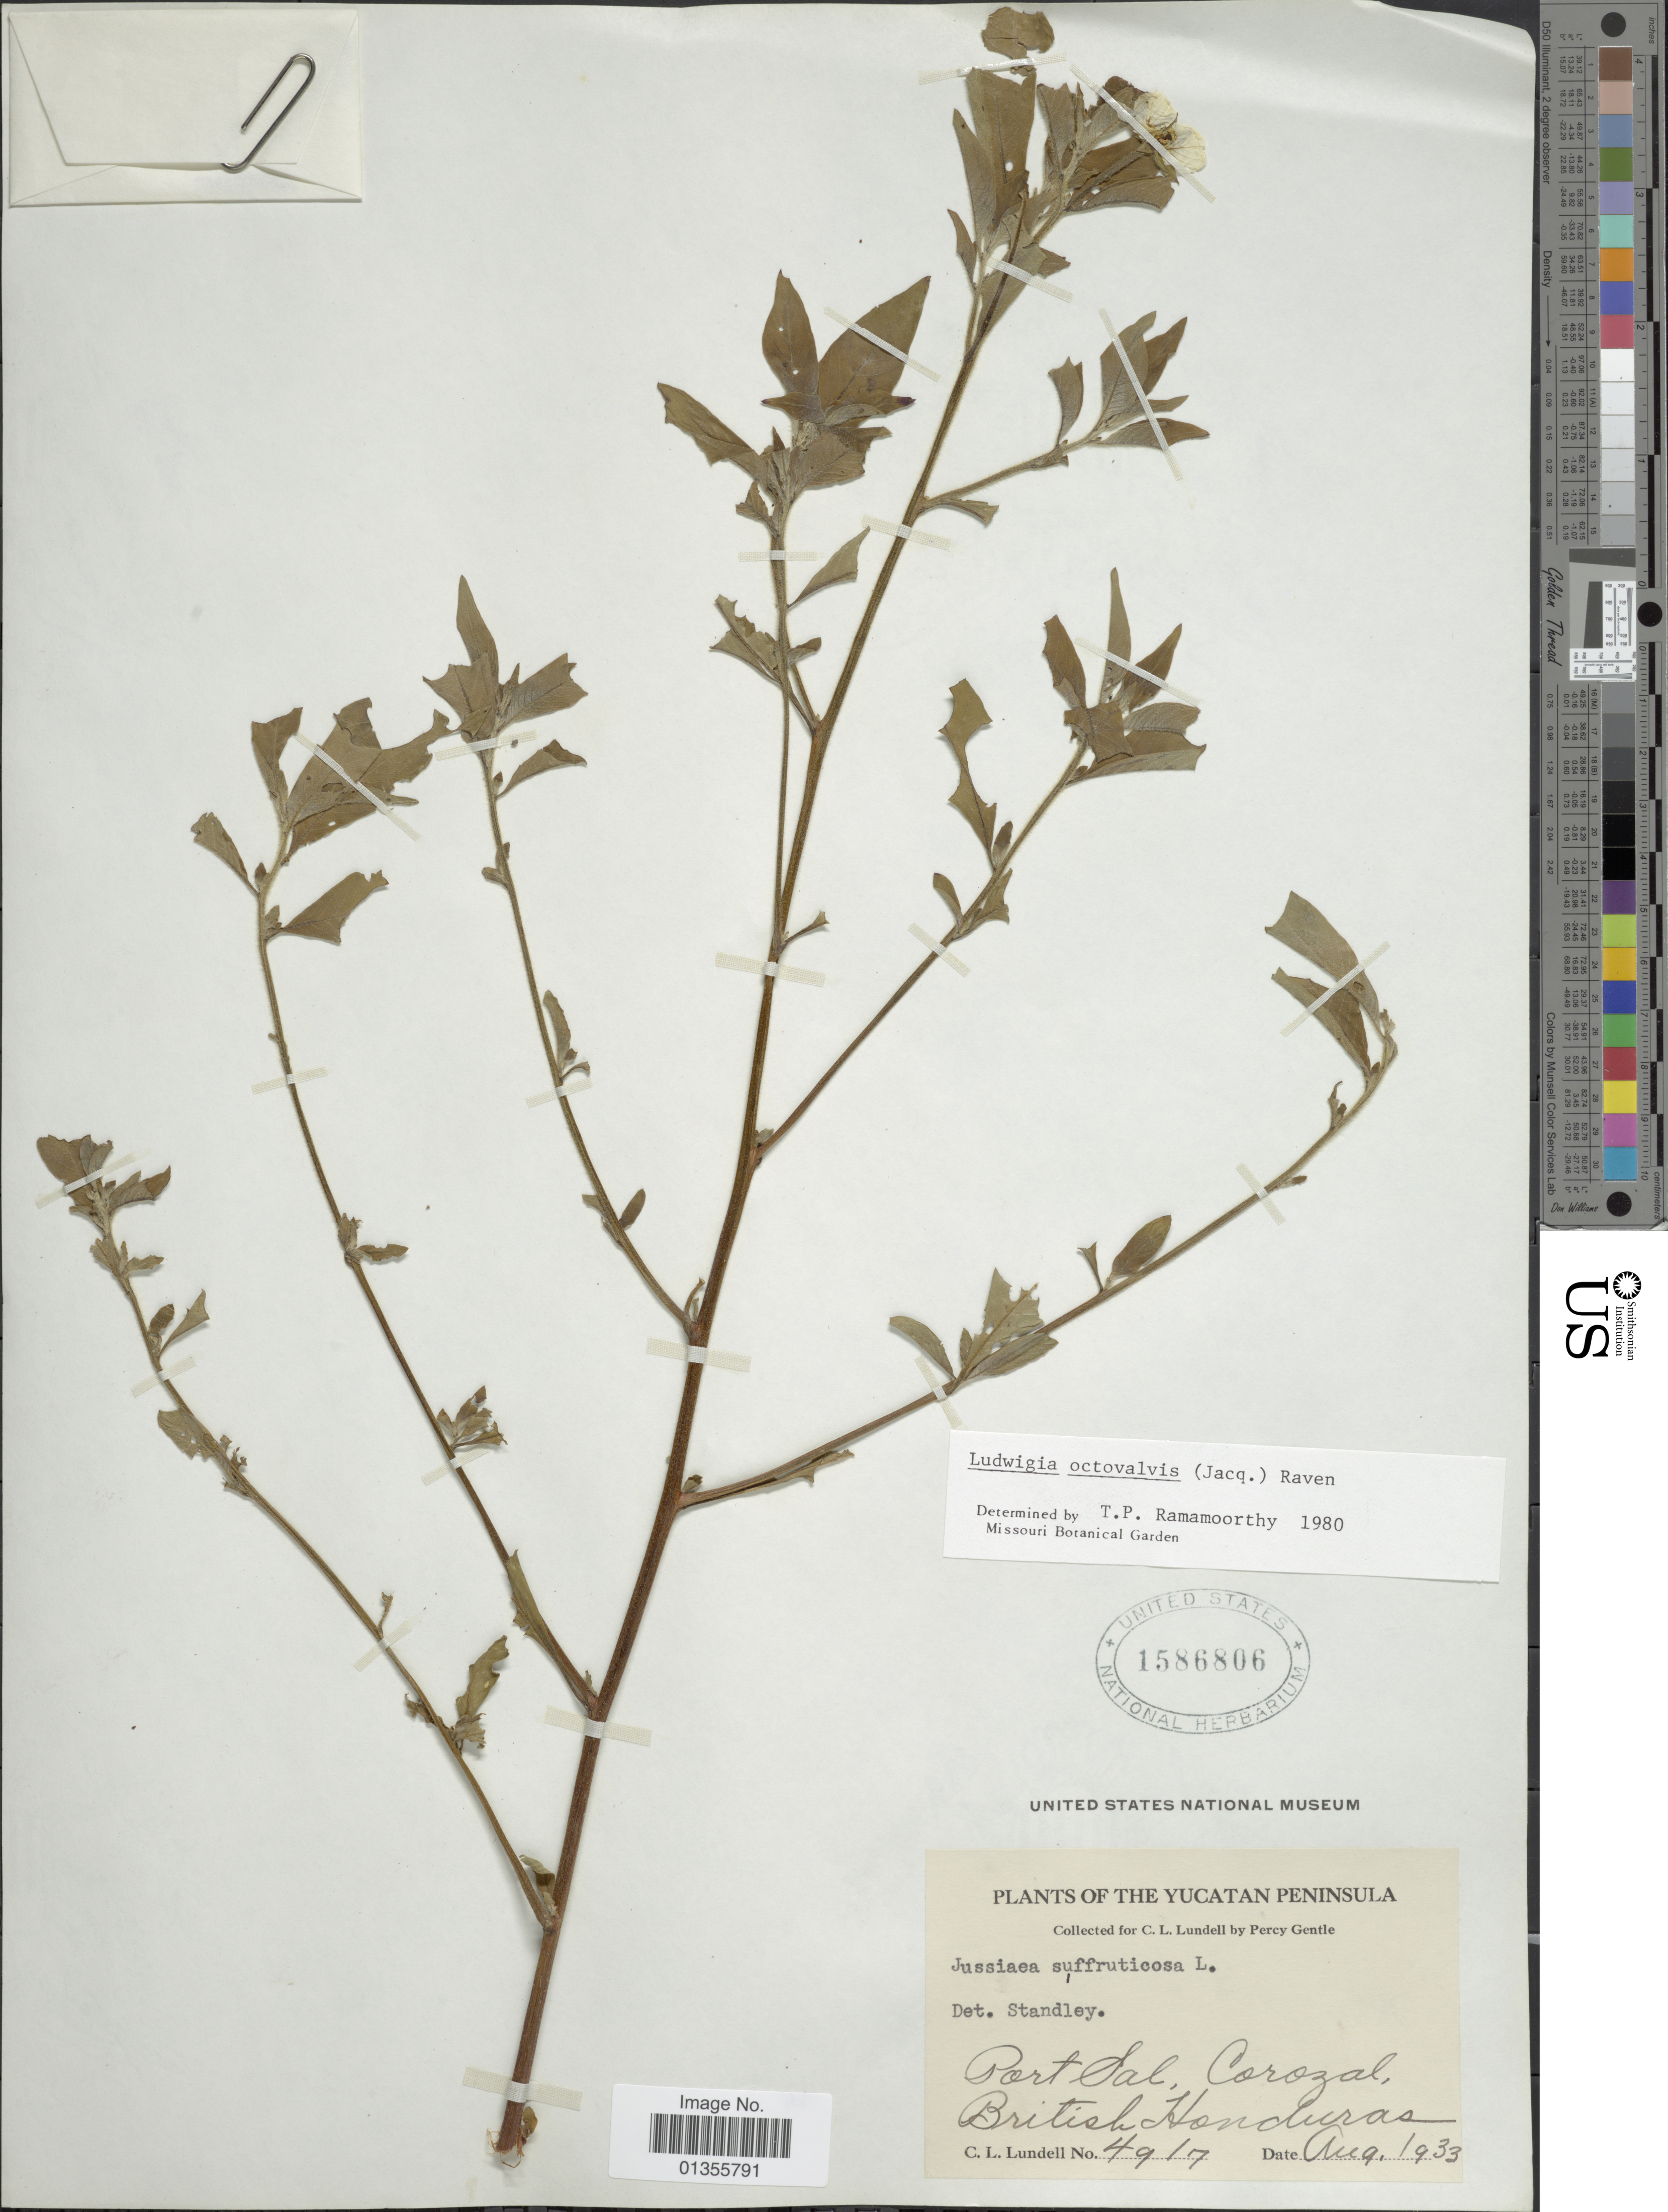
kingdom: Plantae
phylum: Tracheophyta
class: Magnoliopsida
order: Myrtales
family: Onagraceae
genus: Ludwigia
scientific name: Ludwigia octovalvis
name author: (Jacq.) P.H. Raven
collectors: C. L. Lundell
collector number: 4917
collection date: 1933-08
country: Belize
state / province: Corozal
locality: Yucatan Peninsula, Corozal, Port Sal, British Honduras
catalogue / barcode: US 1586806